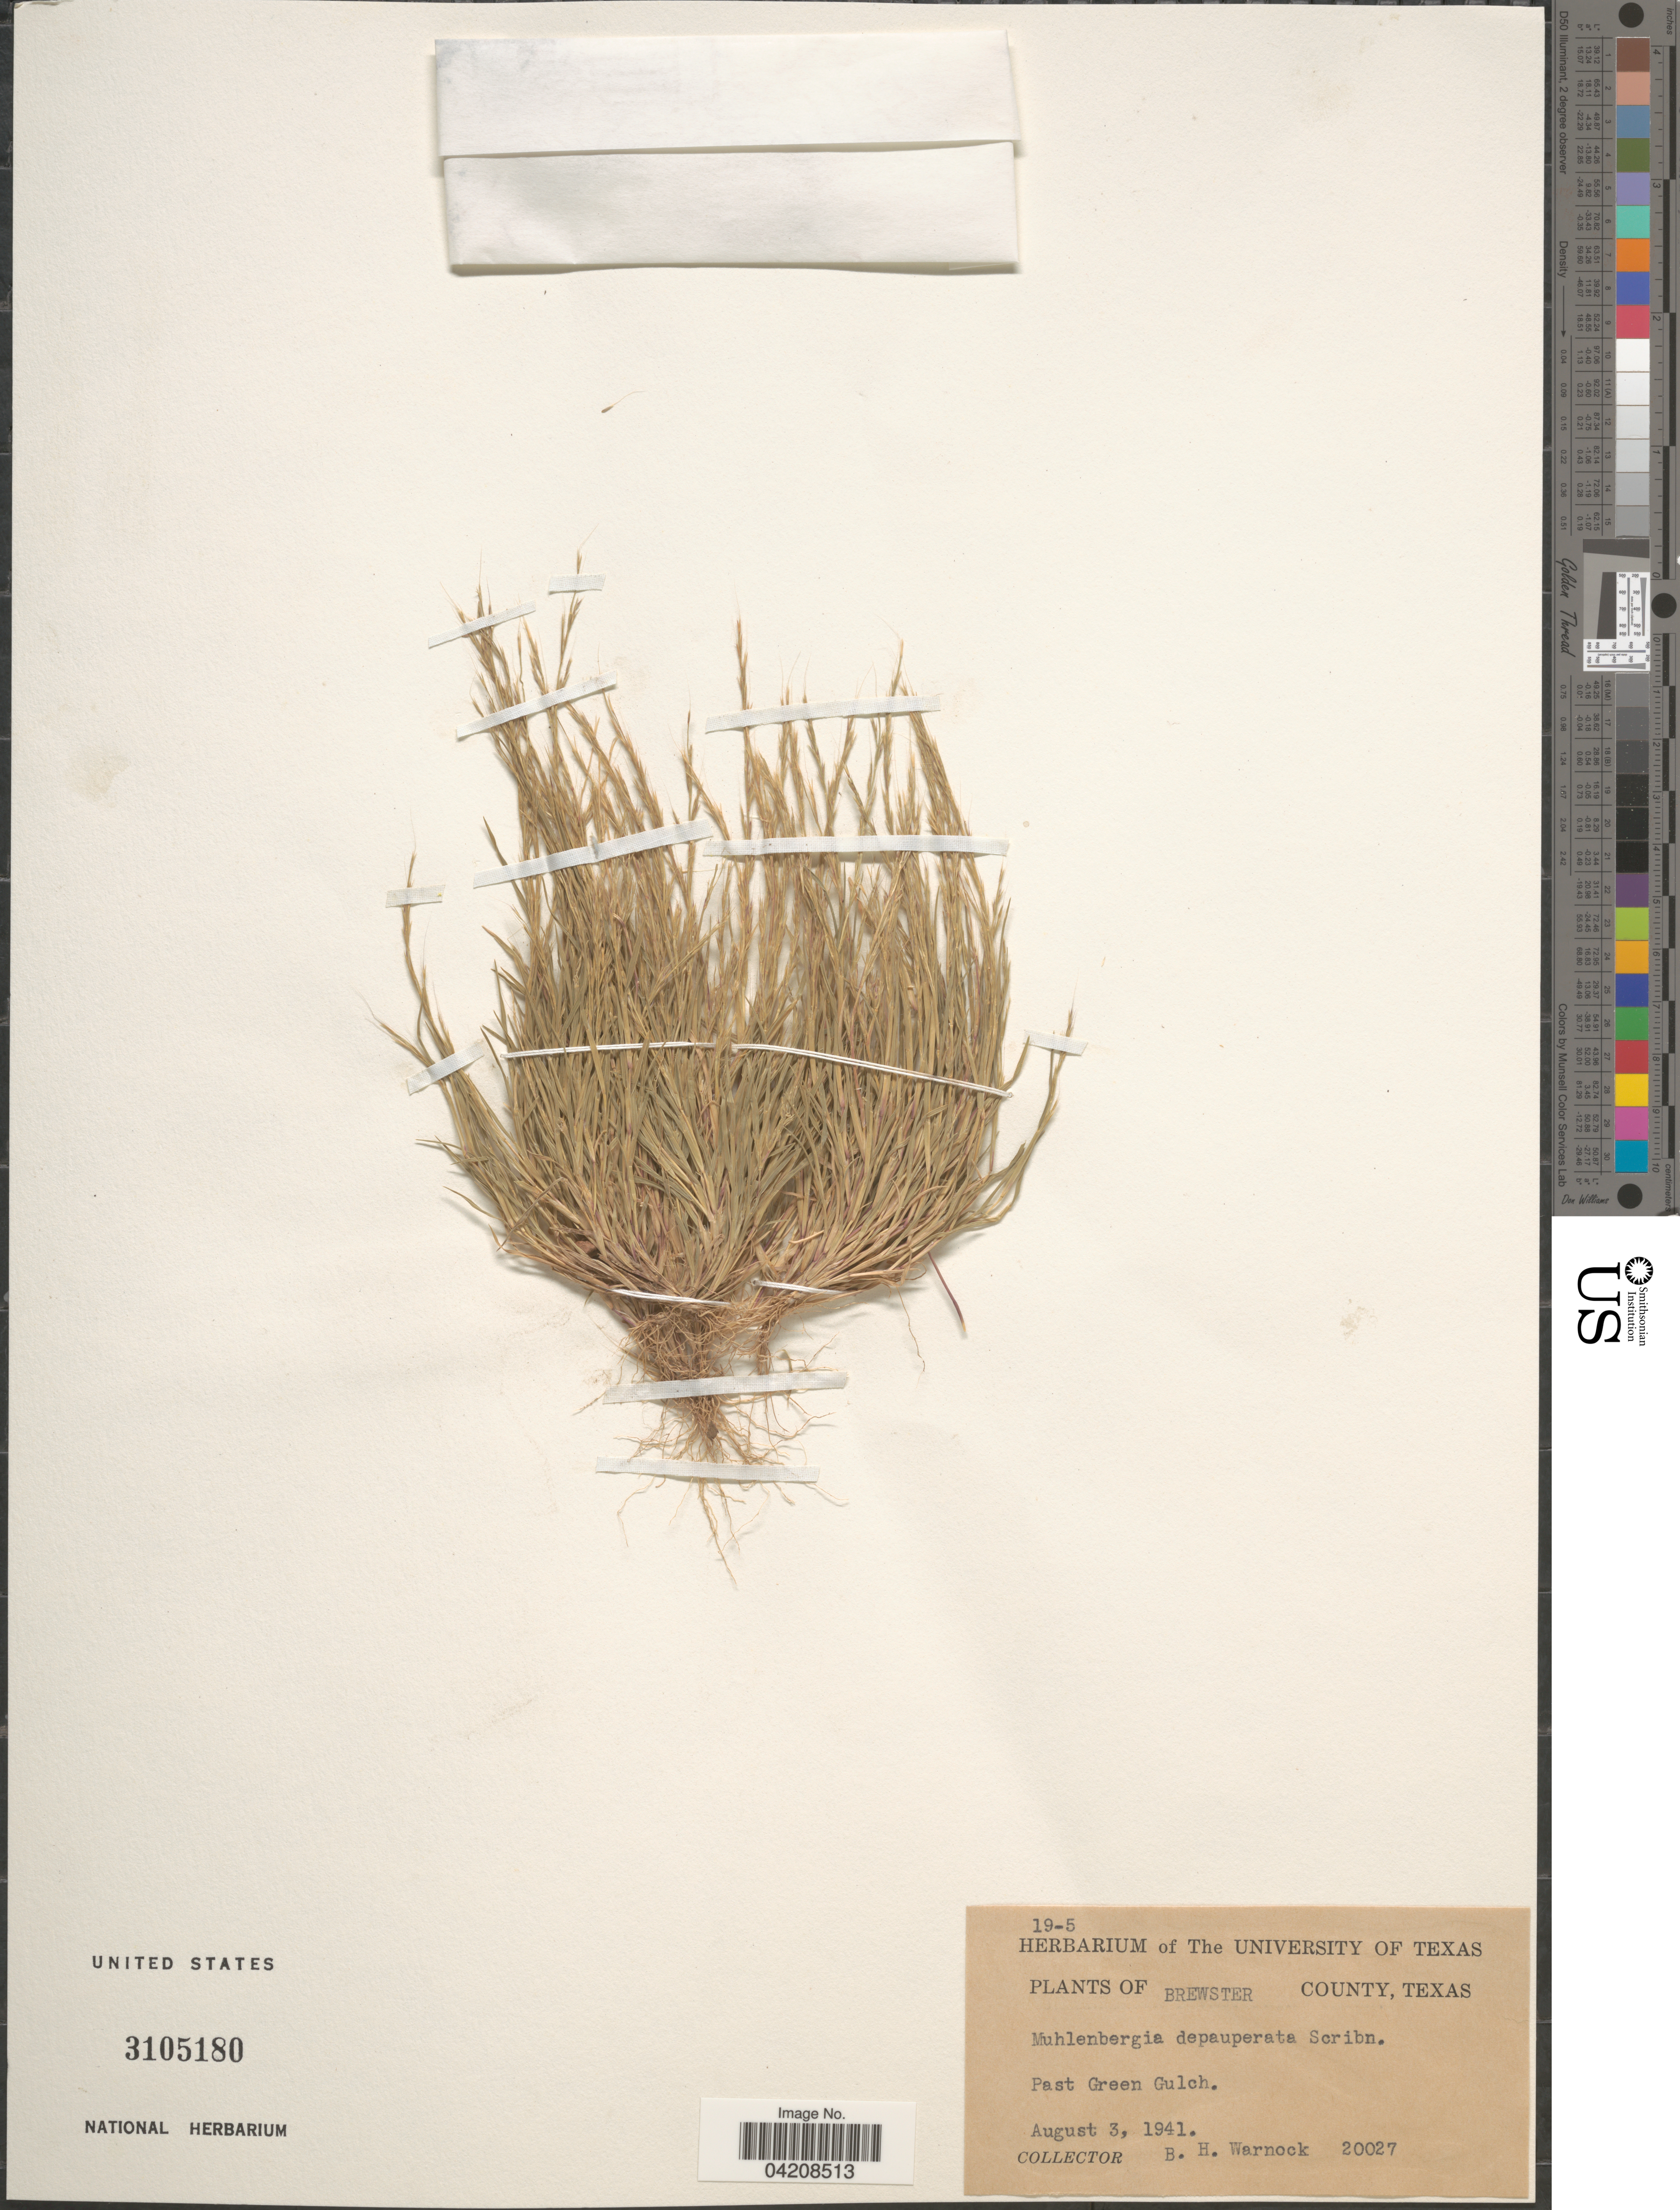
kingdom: Plantae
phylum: Tracheophyta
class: Liliopsida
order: Poales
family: Poaceae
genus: Muhlenbergia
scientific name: Muhlenbergia depauperata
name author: Scribn.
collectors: B. H. Warnock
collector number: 20027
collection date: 1941-08-03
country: United States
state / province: Texas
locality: Brewster County. Past Green Gulch.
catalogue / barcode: US 3105180